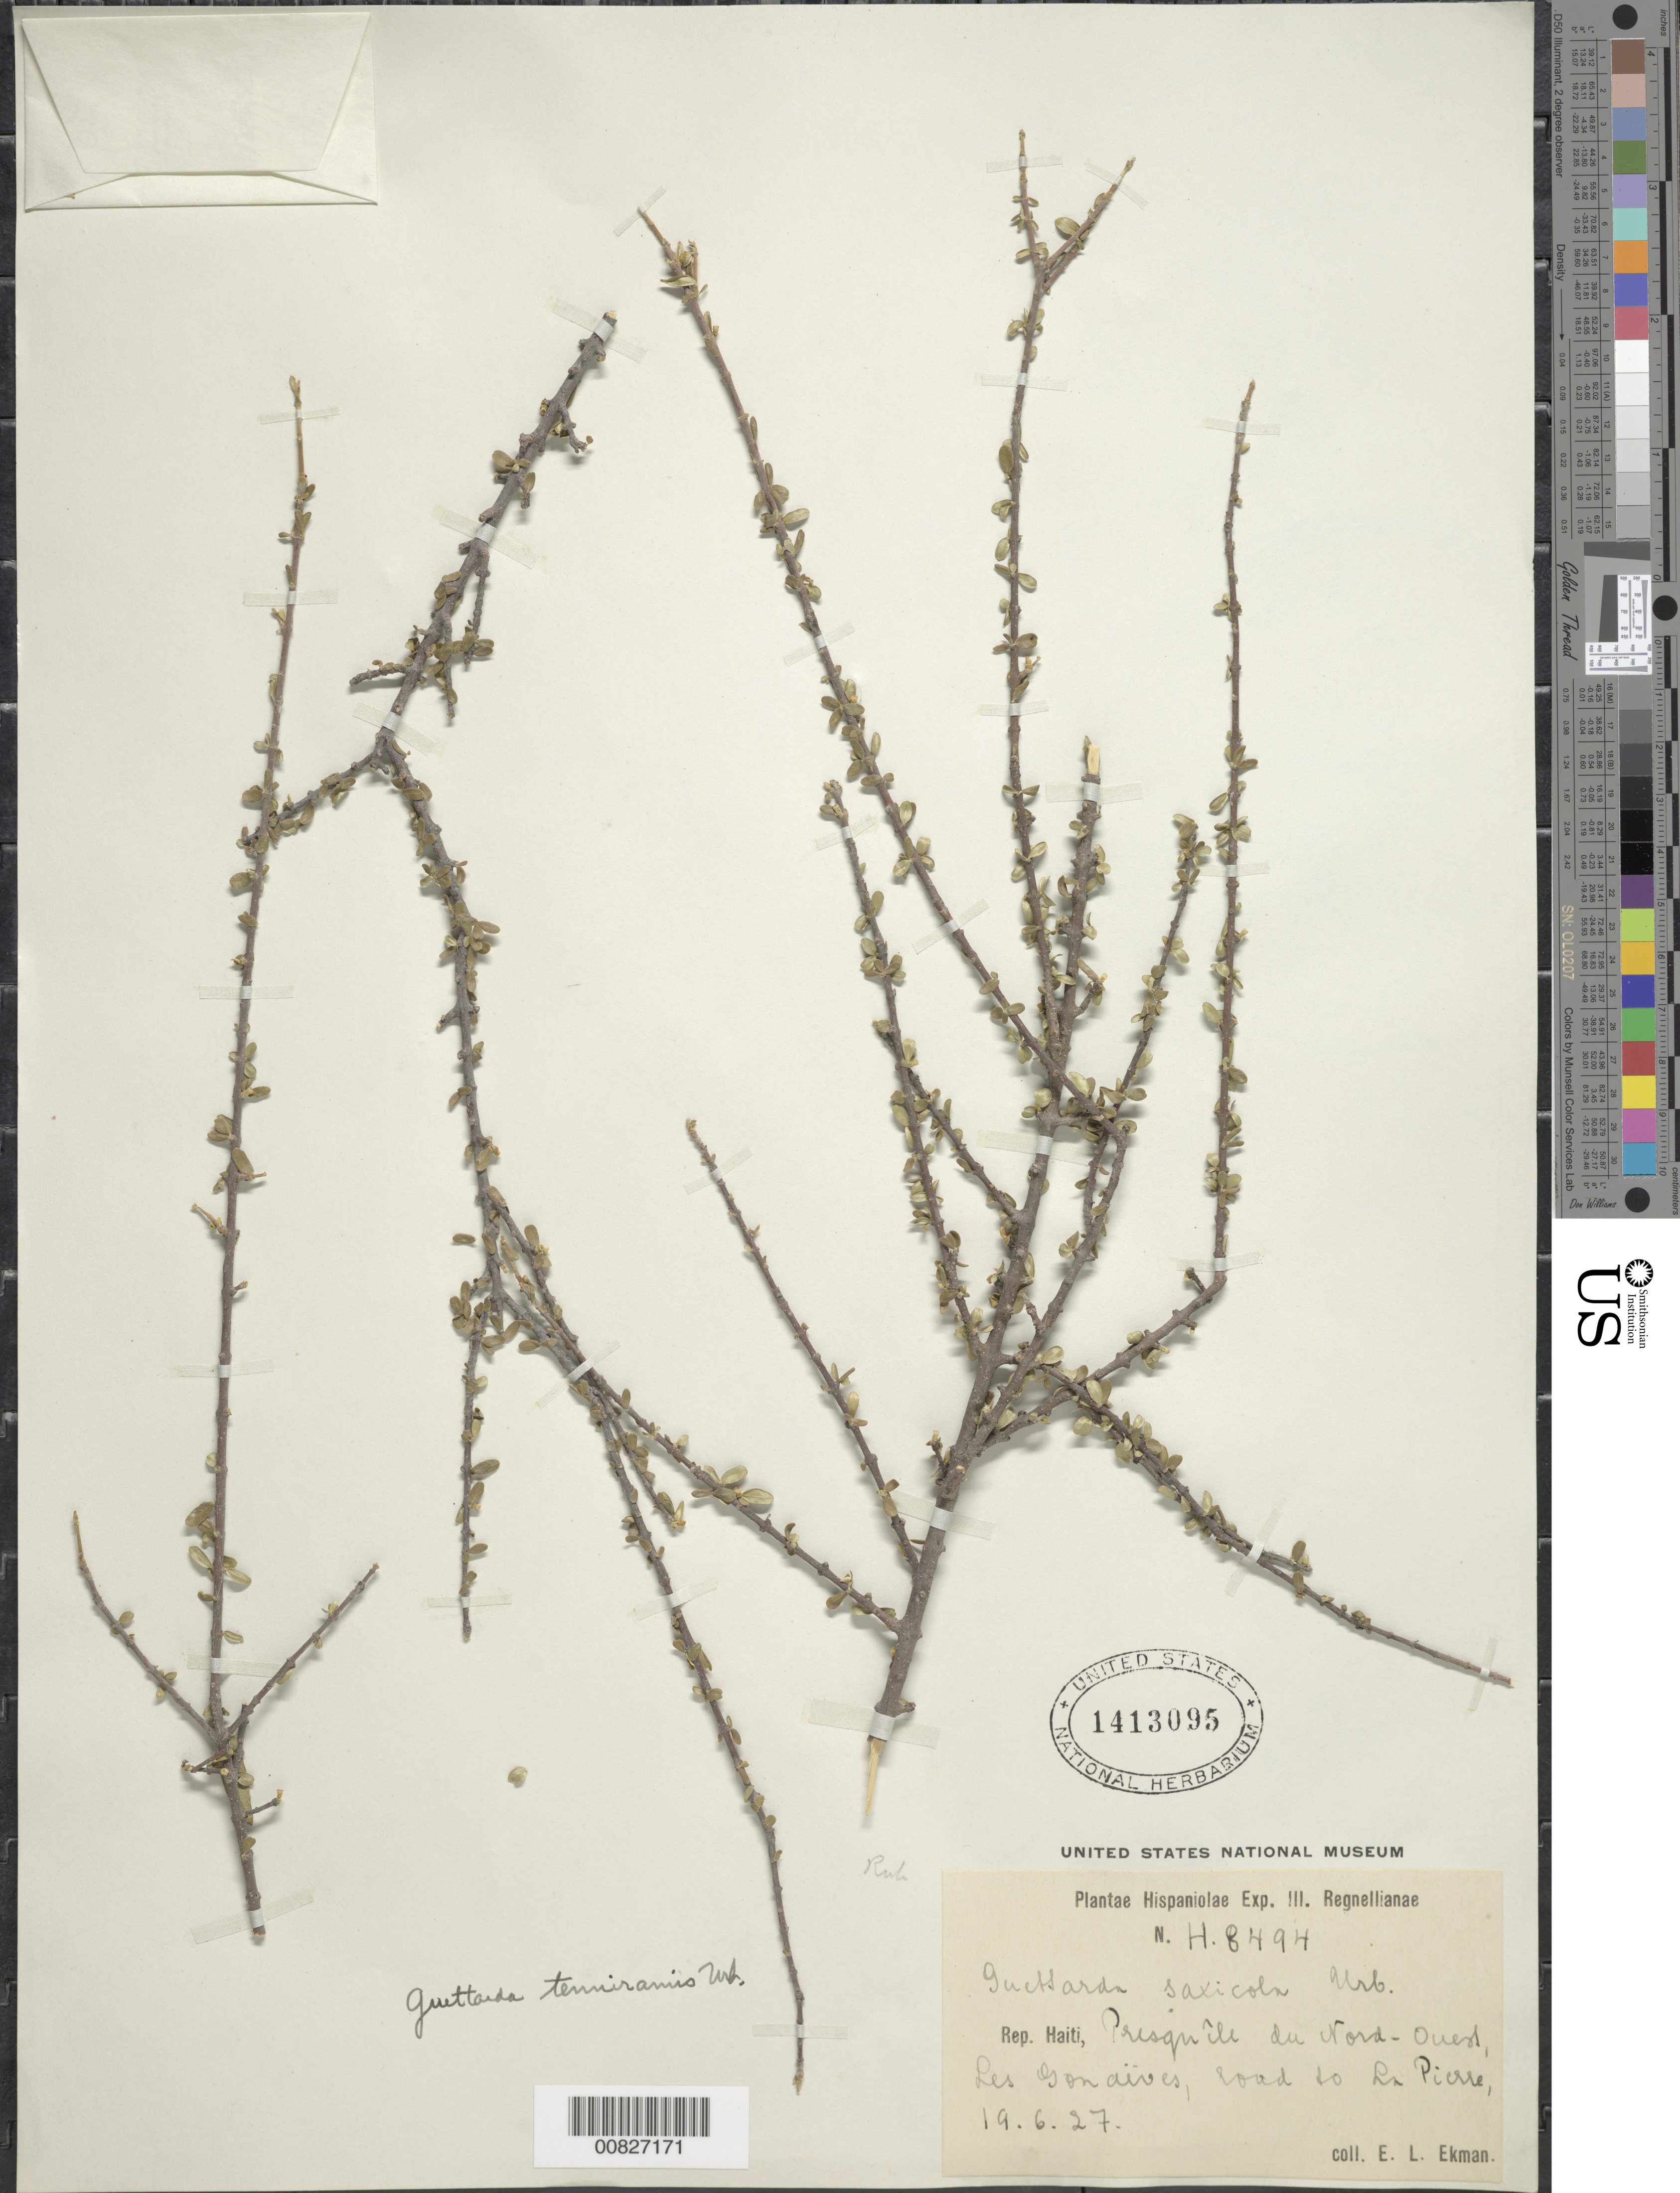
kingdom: Plantae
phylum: Tracheophyta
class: Magnoliopsida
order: Gentianales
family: Rubiaceae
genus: Guettarda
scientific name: Guettarda tenuiramis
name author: Urb.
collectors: E. L. Ekman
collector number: H 8494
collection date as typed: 19 Jun 1927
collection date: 1927-06-19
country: Haiti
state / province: Nord-Ouest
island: Hispaniola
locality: Les Gonaïves, road to La Pierre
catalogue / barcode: US 1413095